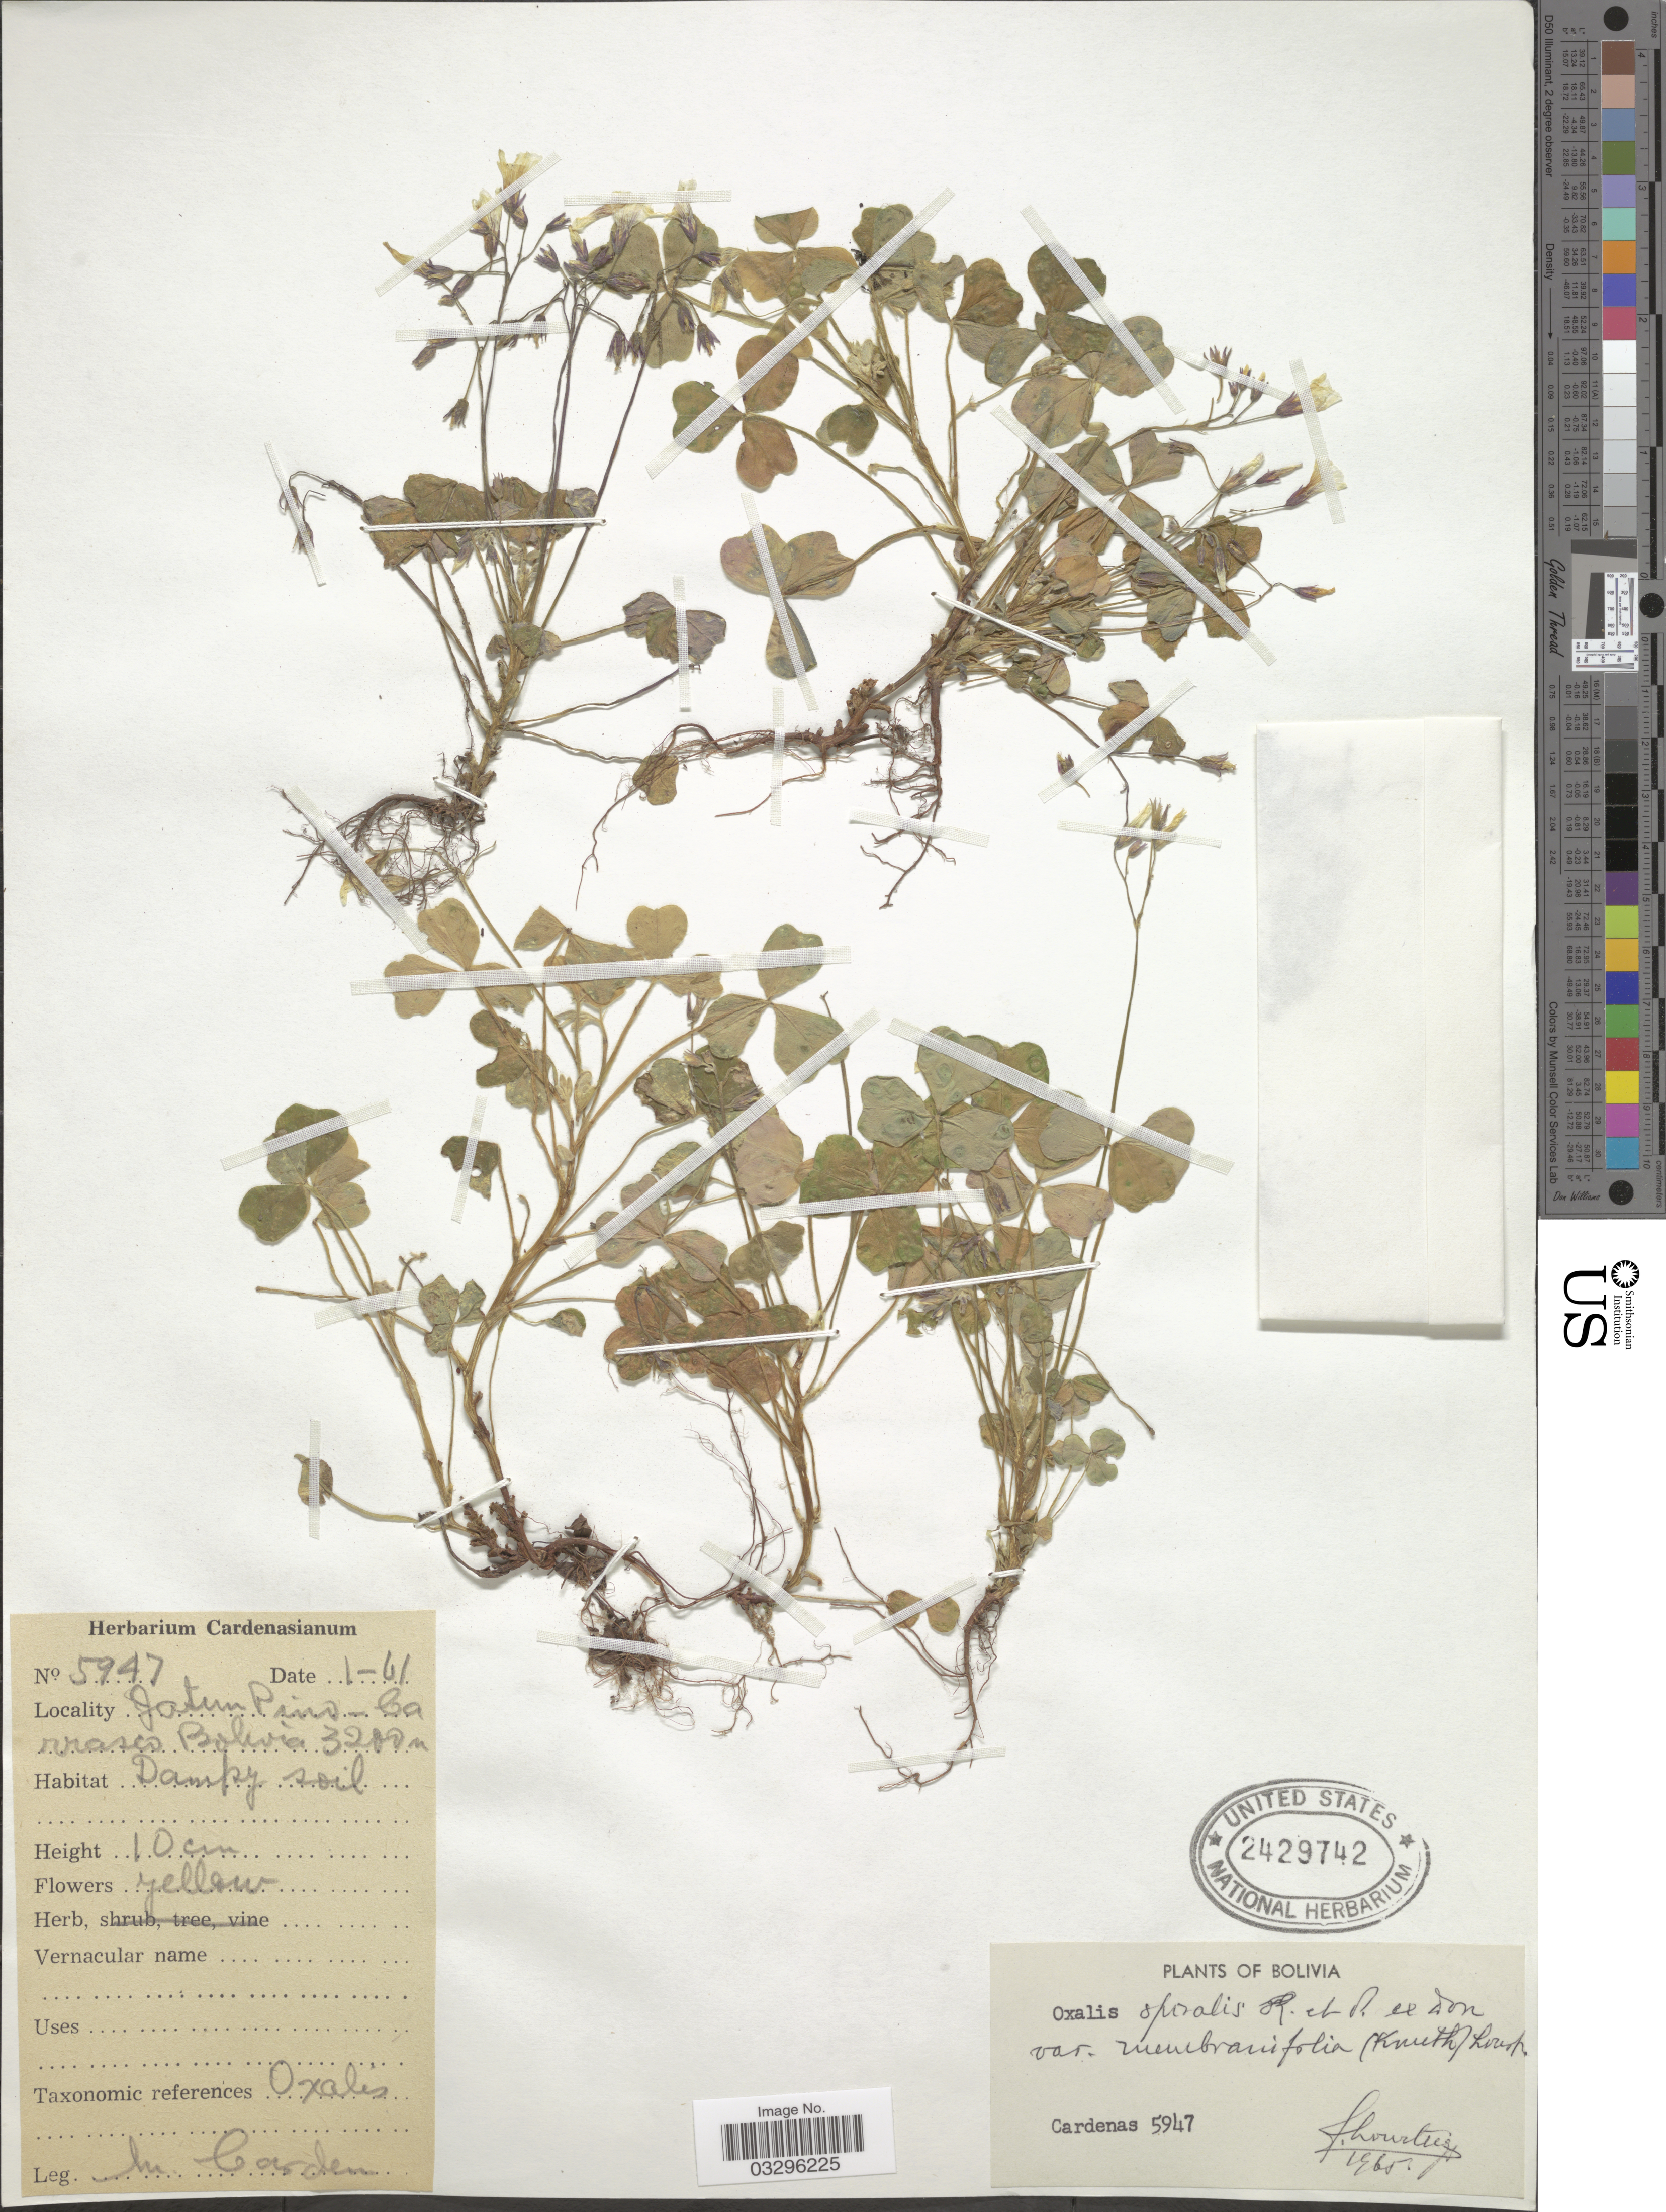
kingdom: Plantae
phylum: Tracheophyta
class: Magnoliopsida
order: Oxalidales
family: Oxalidaceae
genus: Oxalis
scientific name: Oxalis spiralis subsp. membranifolia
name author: (R. Knuth) Lourteig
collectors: M. Cárdenas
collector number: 5947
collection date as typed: Transcribed d/m/y: /1/61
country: Bolivia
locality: Jatun Pino - Carrasco.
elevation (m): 3200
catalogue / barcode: US 2429742